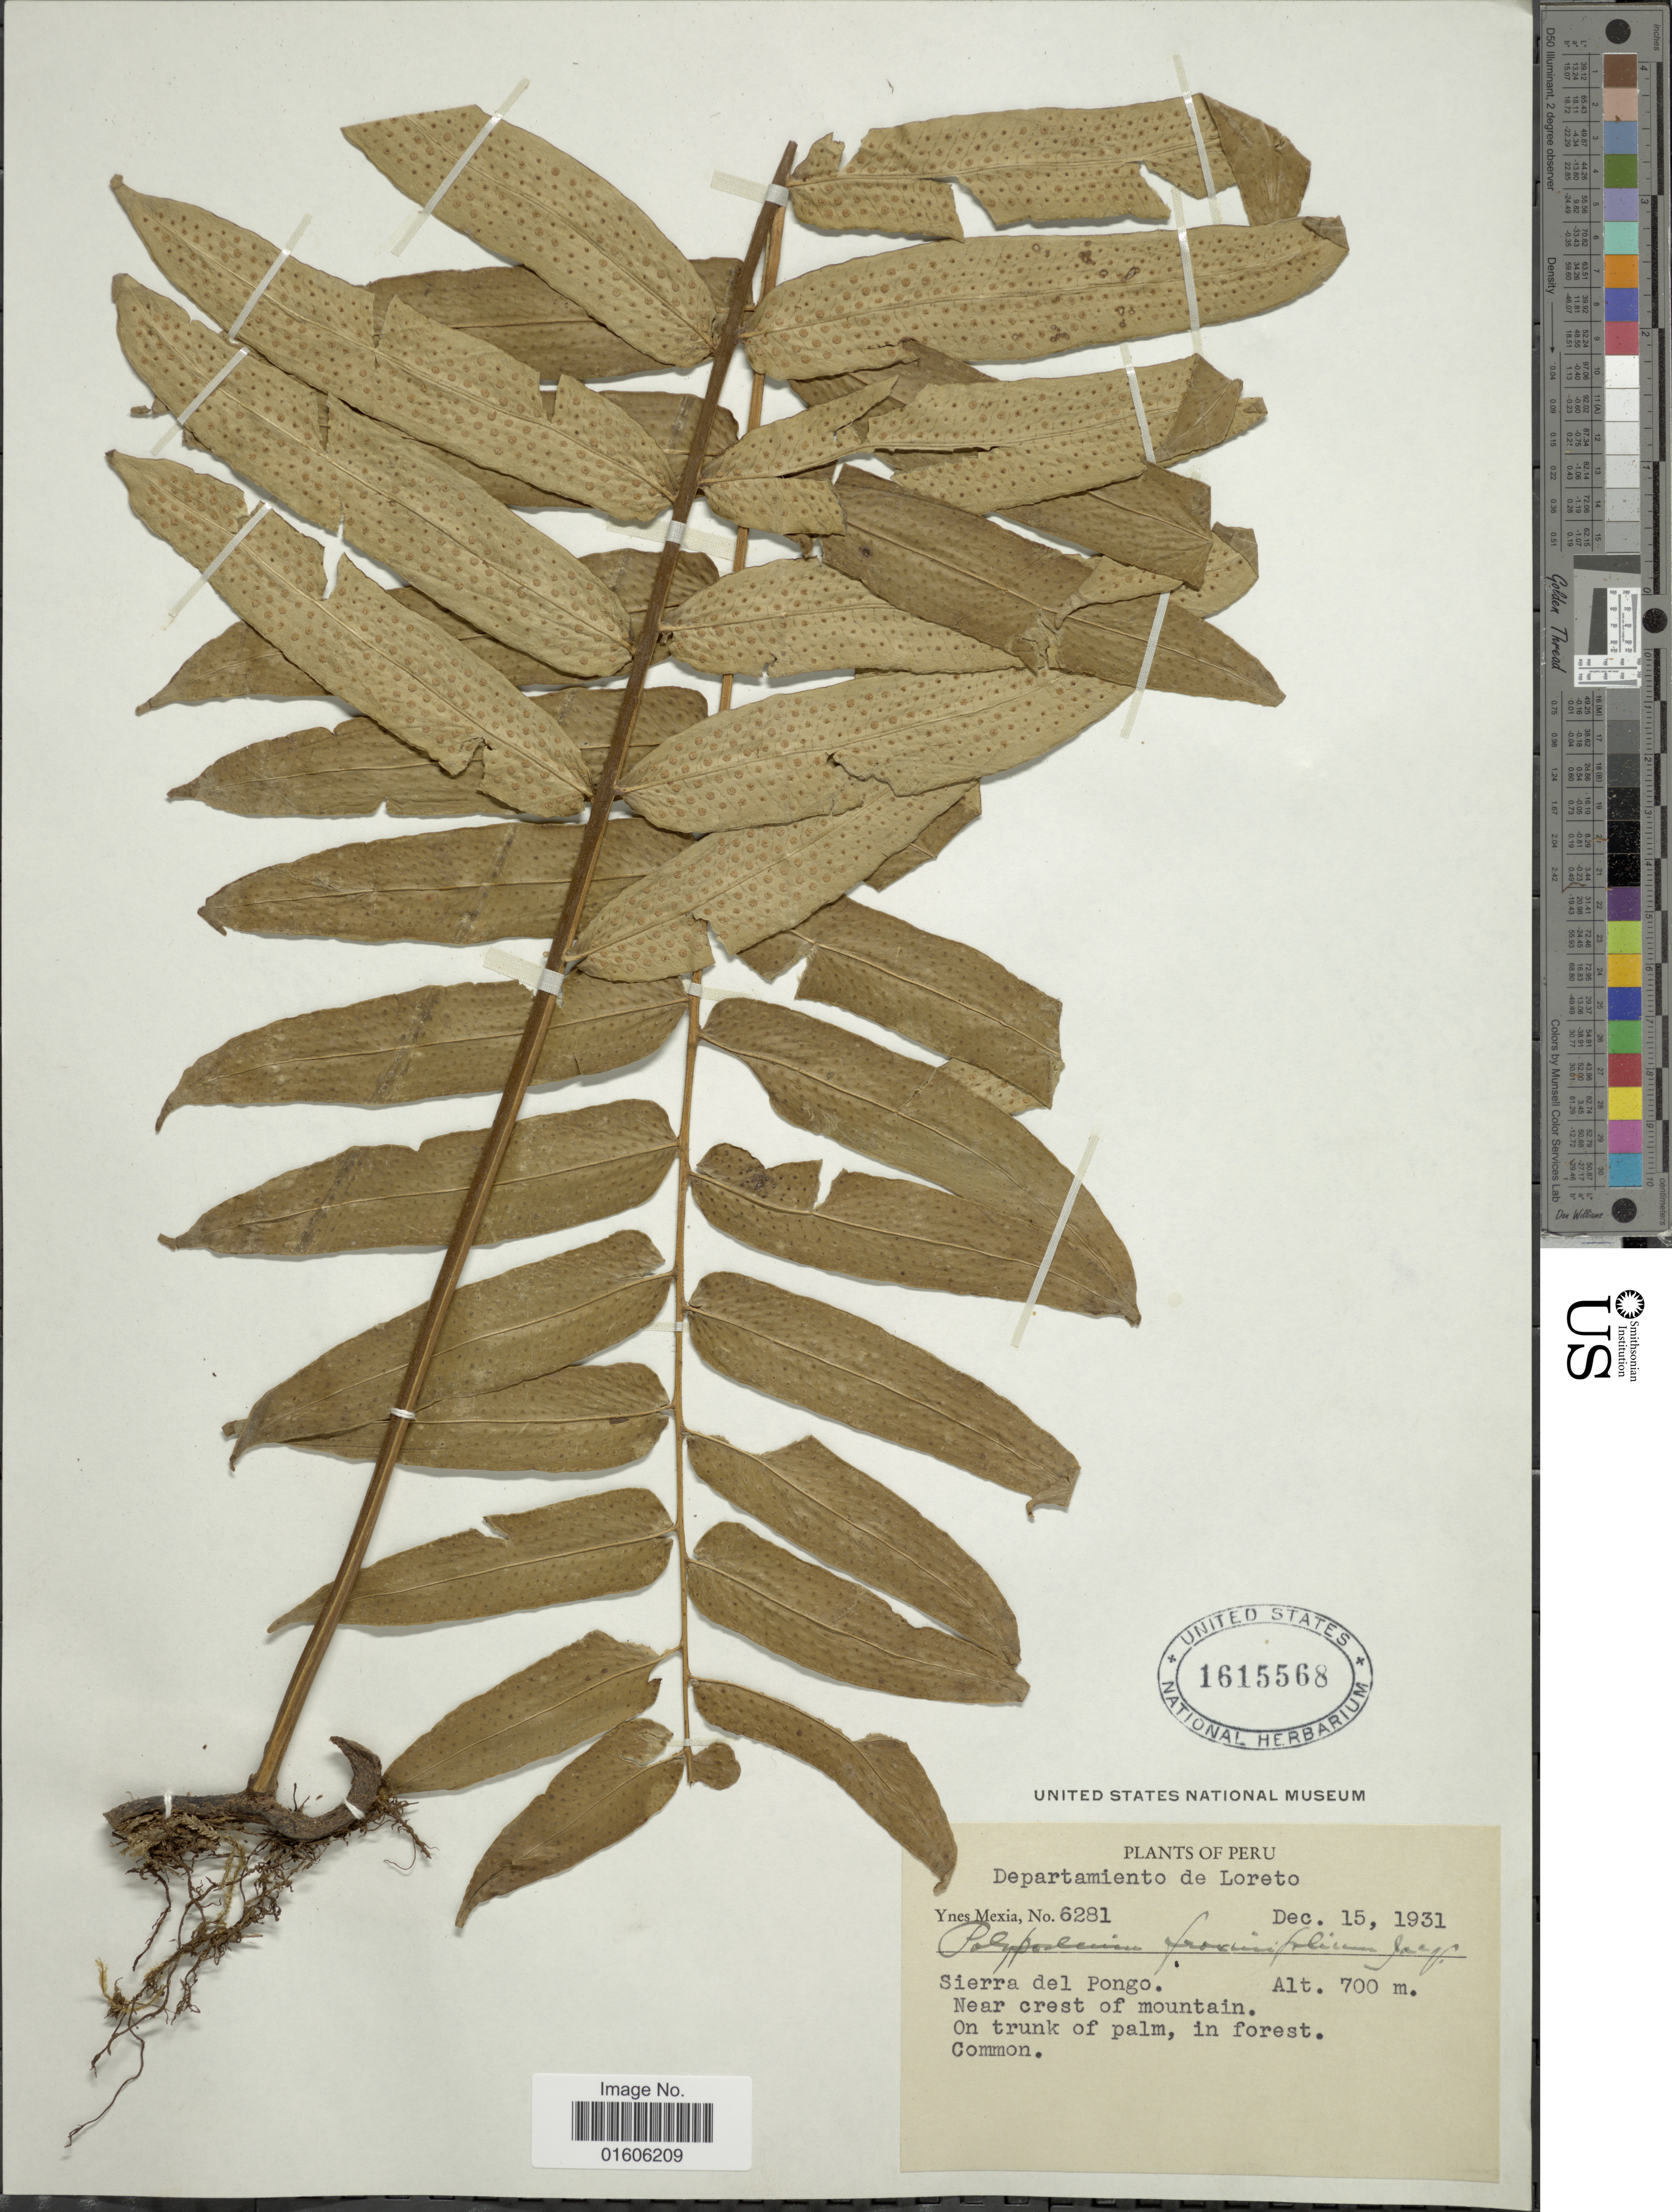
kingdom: Plantae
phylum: Tracheophyta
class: Polypodiopsida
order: Polypodiales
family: Polypodiaceae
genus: Serpocaulon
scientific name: Serpocaulon fraxinifolium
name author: (Jacq.) A.R. Sm.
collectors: Y. Mexia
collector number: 6281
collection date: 1931-12-15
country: Peru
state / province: Loreto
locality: Departamento de Loreto. Sierra del Pingo. Near crest of mountain.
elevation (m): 700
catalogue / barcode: US 1615568